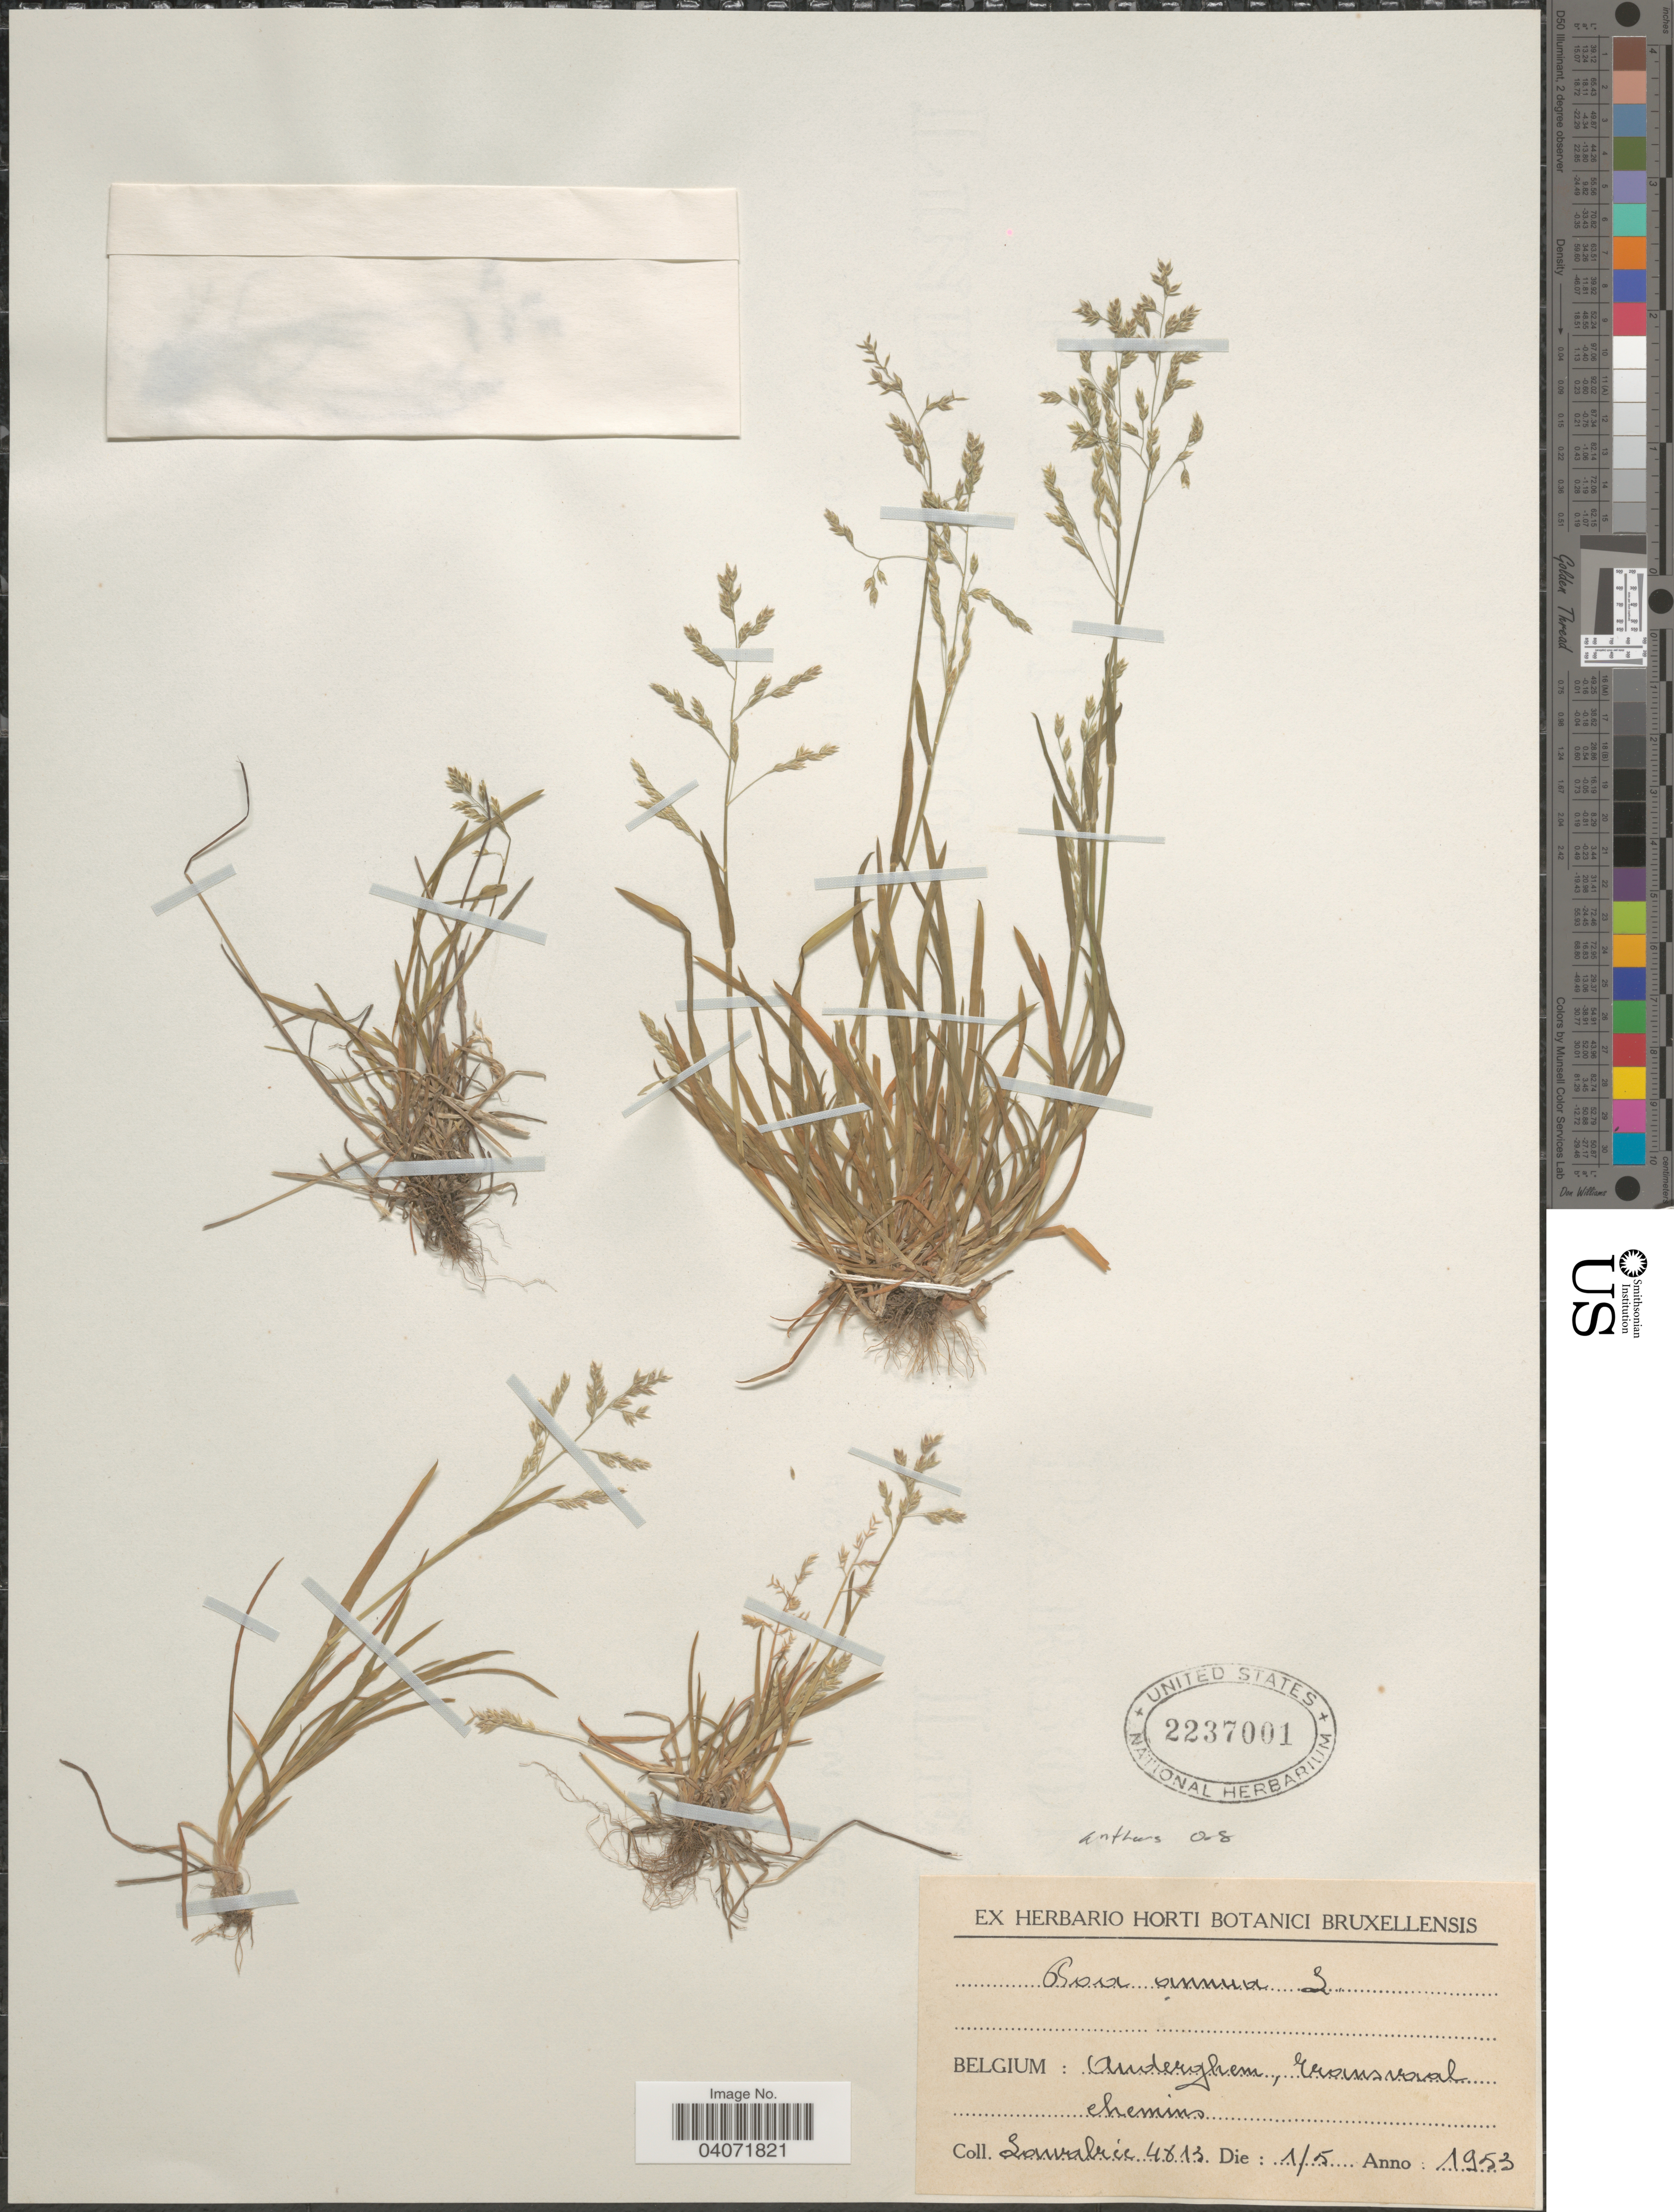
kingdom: Plantae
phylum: Tracheophyta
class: Liliopsida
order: Poales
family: Poaceae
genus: Poa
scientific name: Poa annua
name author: L.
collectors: Lawalrée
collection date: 1953-05-01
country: Belgium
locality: Anderghem, Transvaal chemins.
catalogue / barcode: US 2237001